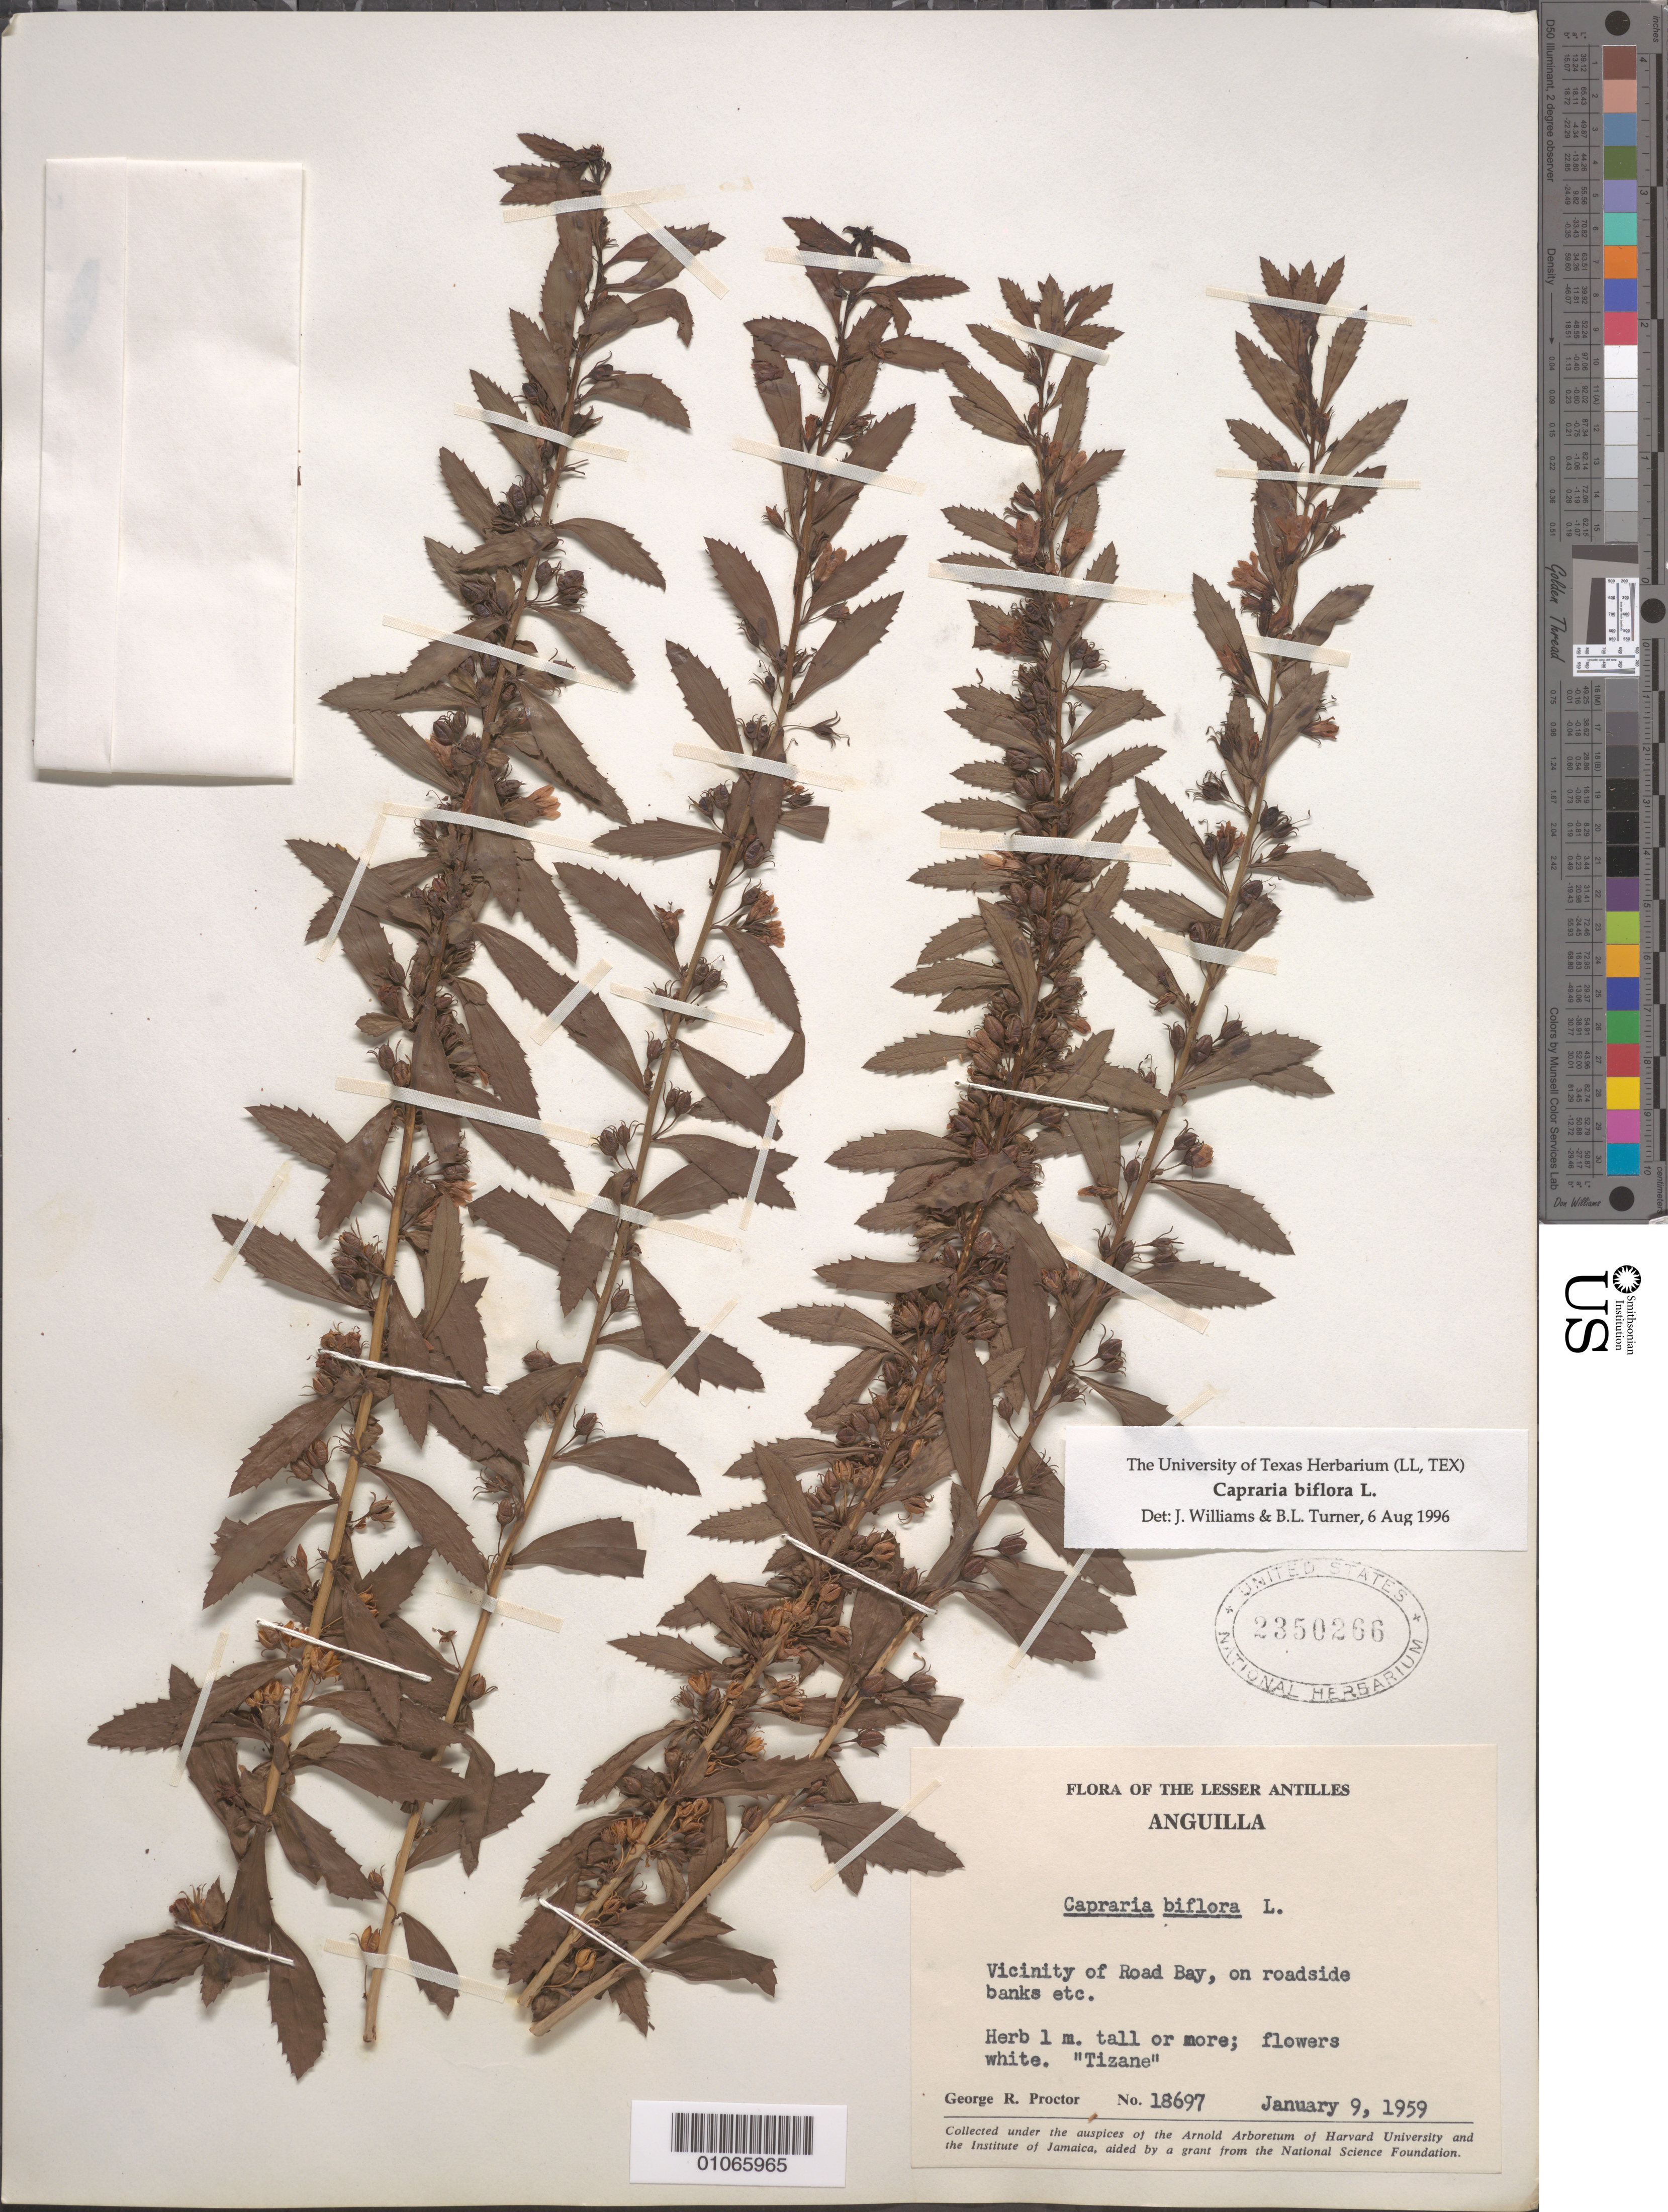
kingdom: Plantae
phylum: Tracheophyta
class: Magnoliopsida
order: Lamiales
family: Scrophulariaceae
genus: Capraria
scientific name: Capraria biflora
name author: L.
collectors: G. R. Proctor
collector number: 18697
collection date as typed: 09 Jan 1959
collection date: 1959-01-09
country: Anguilla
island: Anguilla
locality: Vicinity of road Bay, on roadside banks etc.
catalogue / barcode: US 2350266